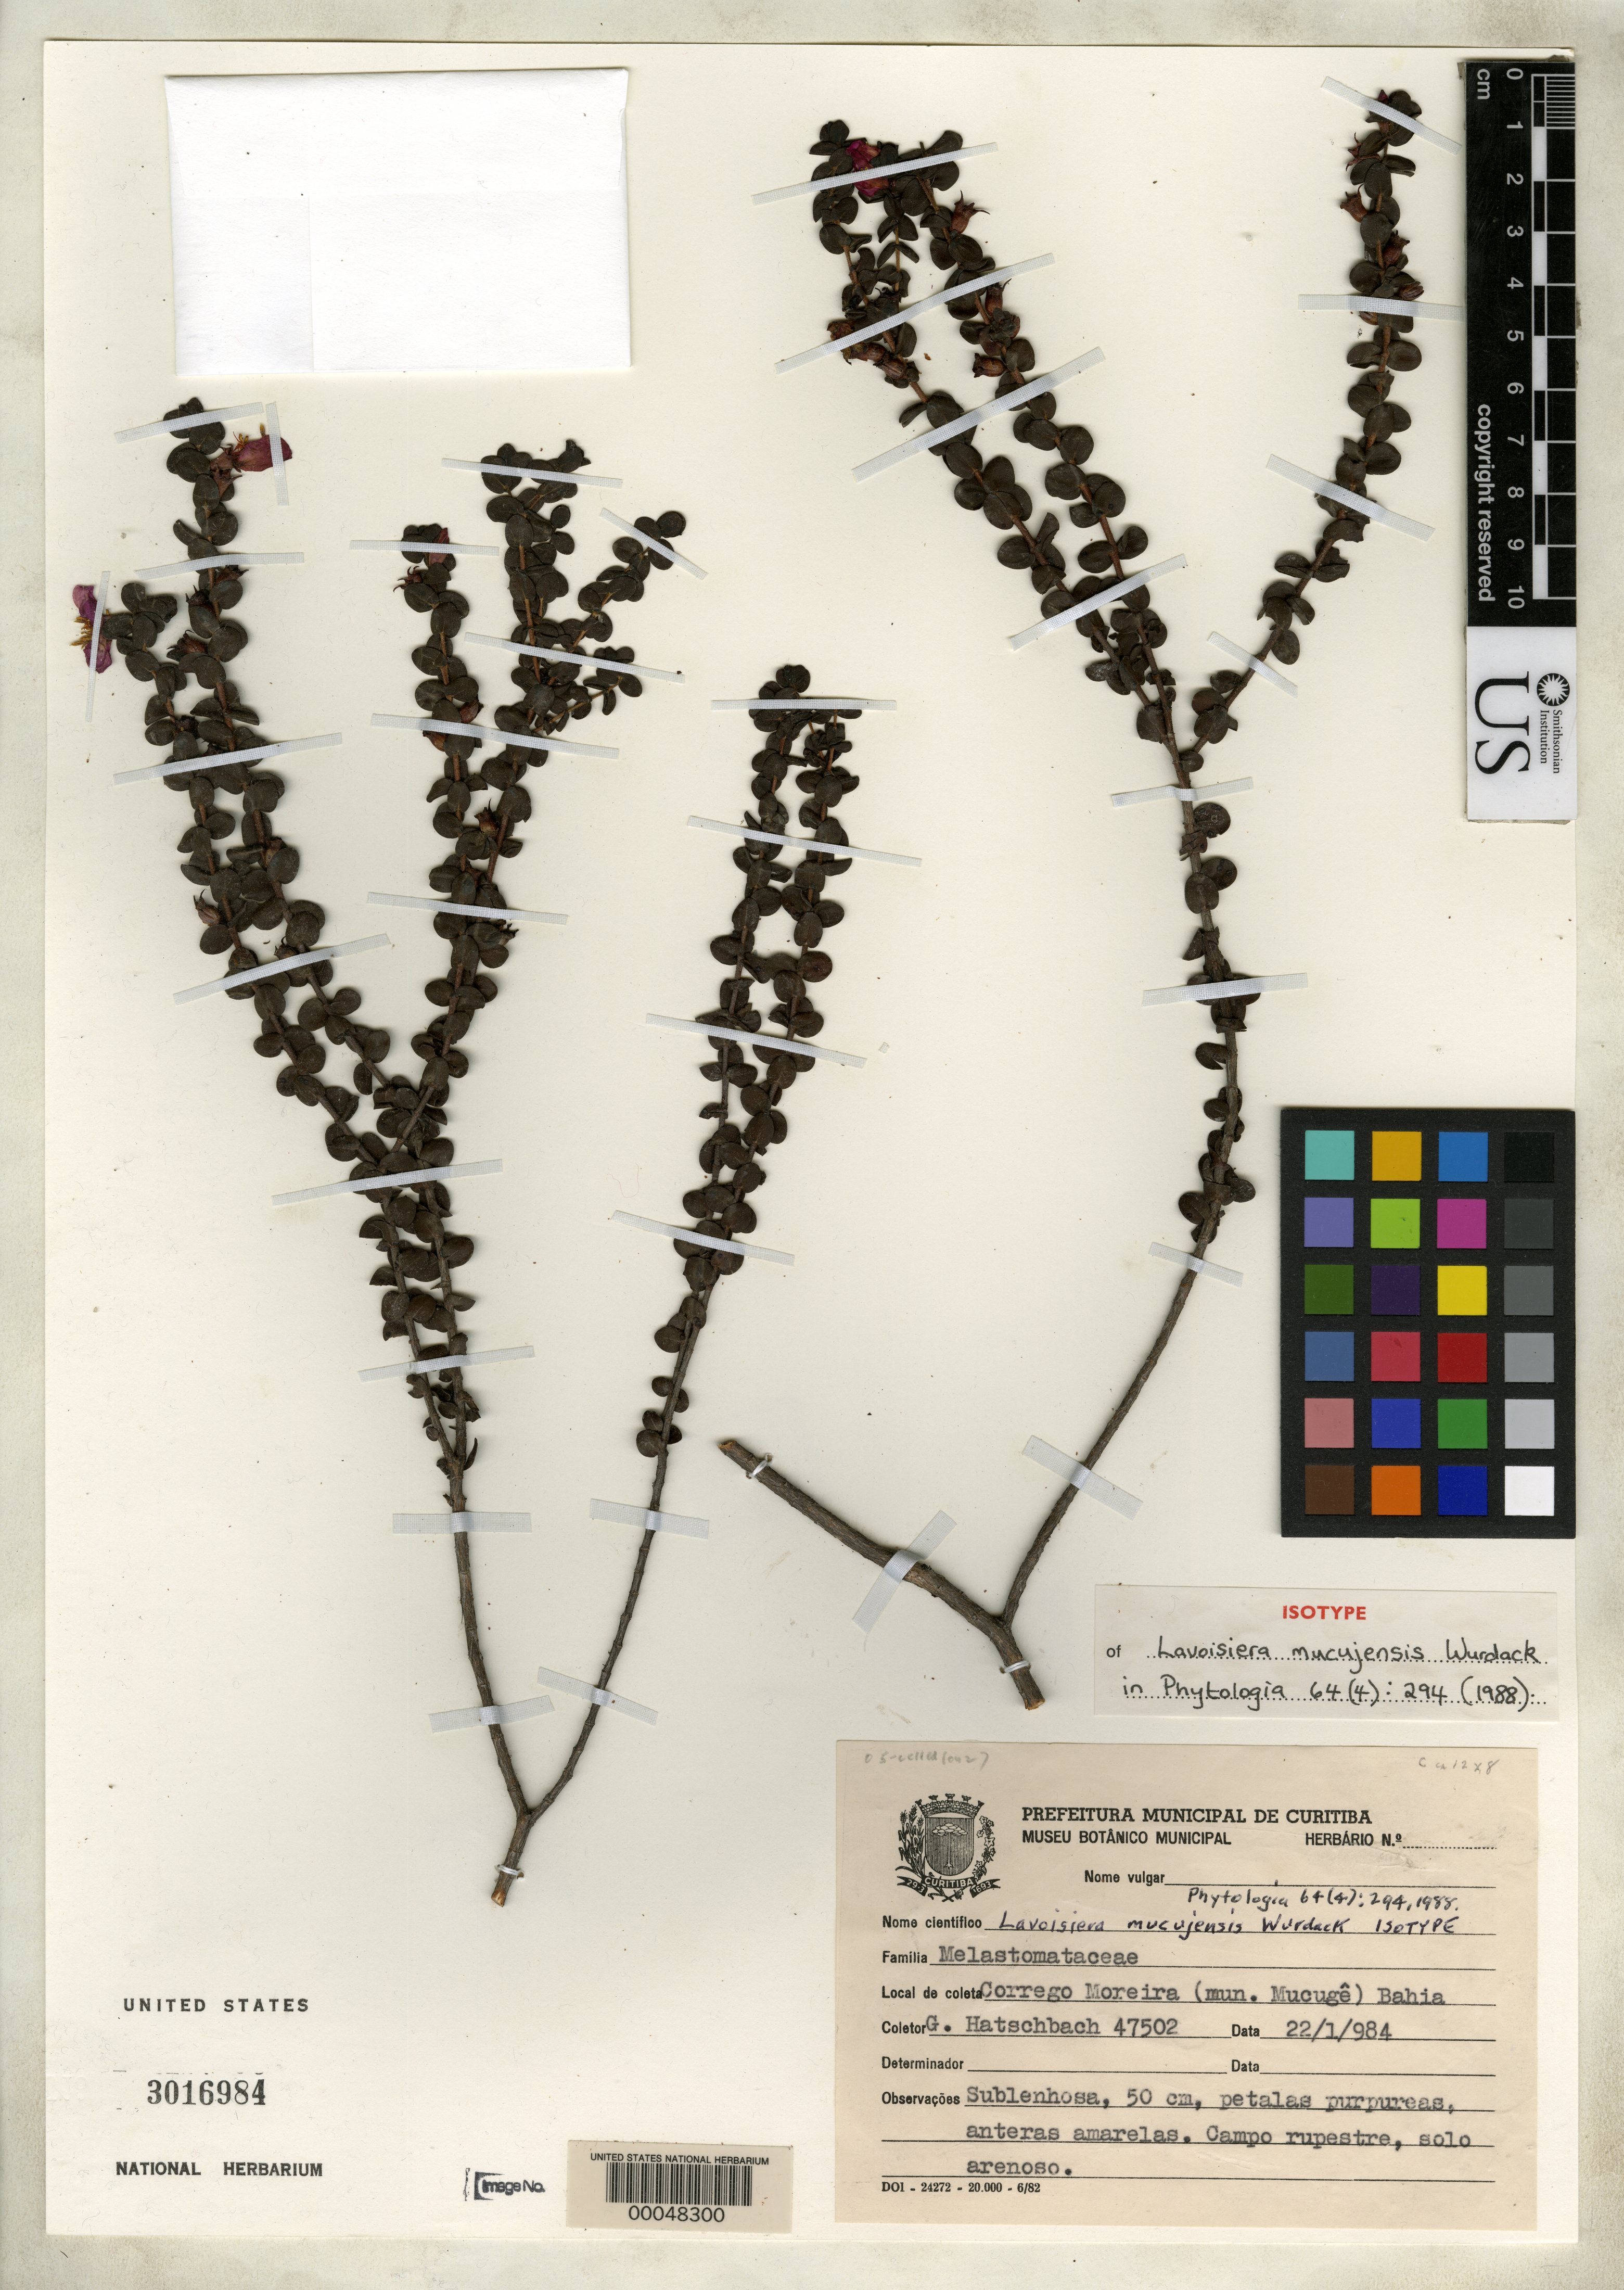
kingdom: Plantae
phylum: Tracheophyta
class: Magnoliopsida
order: Myrtales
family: Melastomataceae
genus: Lavoisiera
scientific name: Lavoisiera mucujensis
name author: Wurdack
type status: Isotype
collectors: G. Hatschbach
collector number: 47502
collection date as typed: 22 Jan 1984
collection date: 1984-01-22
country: Brazil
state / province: Bahia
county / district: Mucugê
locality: Corrego Moreira.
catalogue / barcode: US 3016984